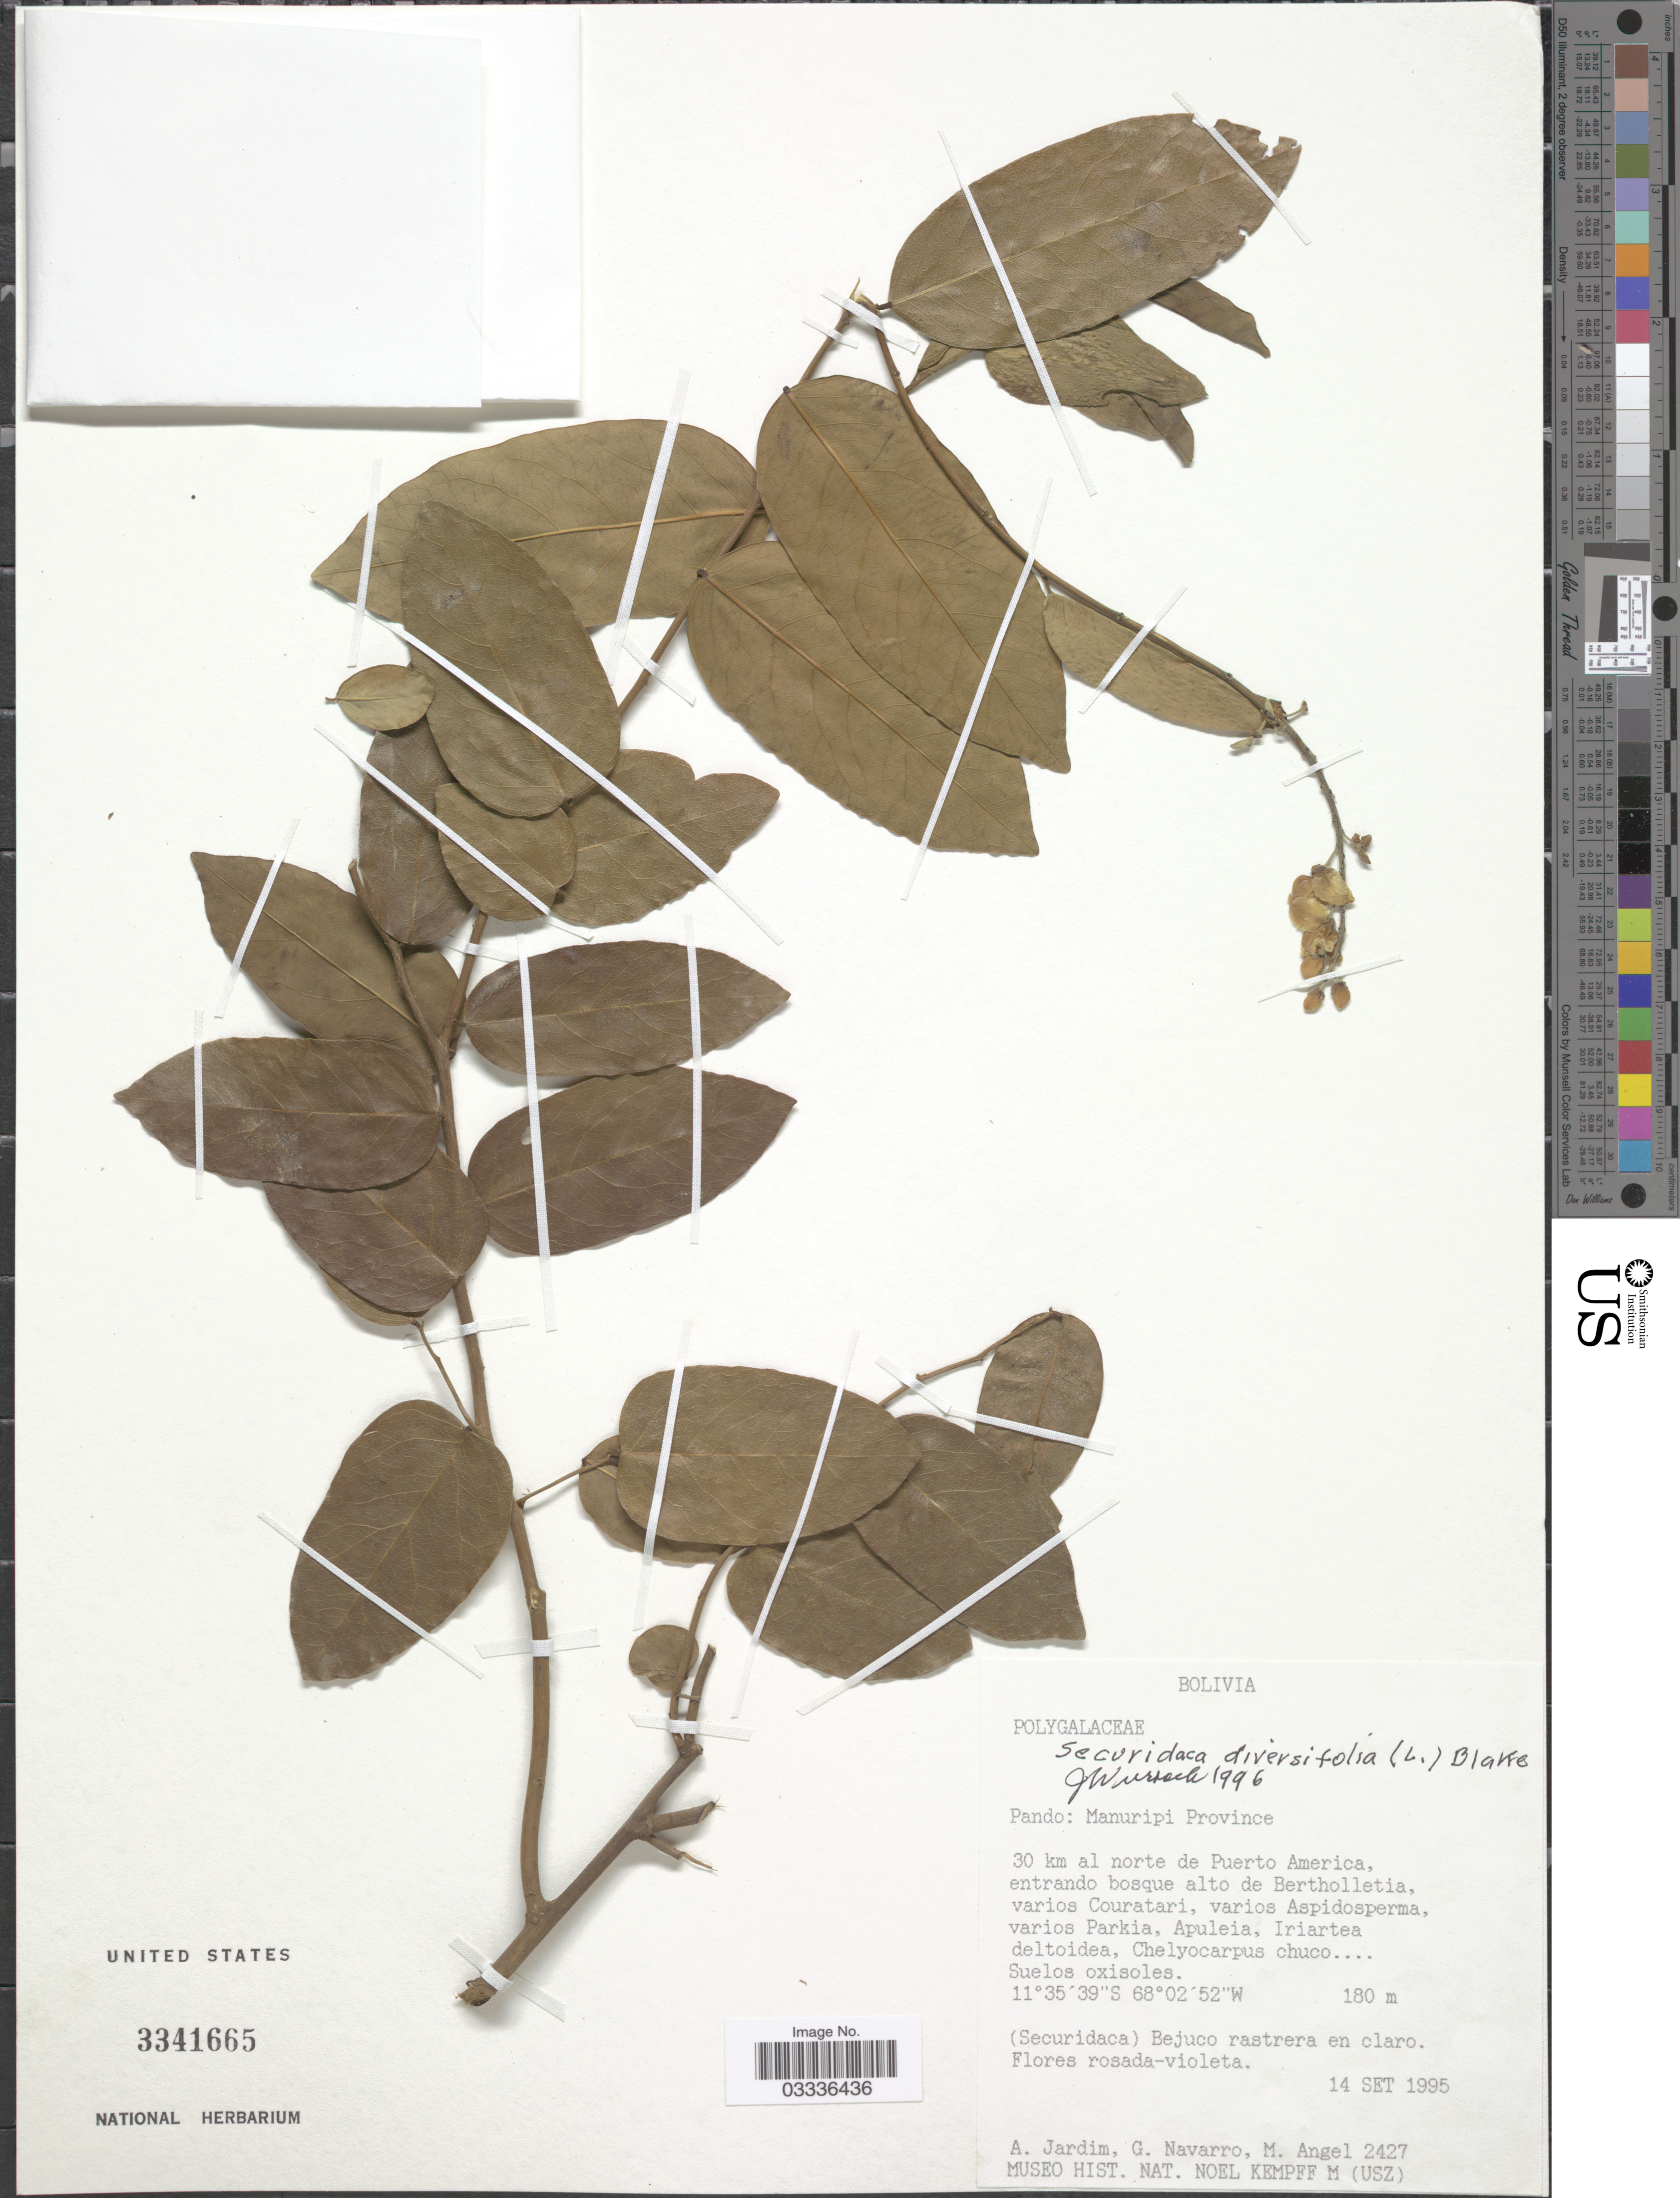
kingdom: Plantae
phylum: Tracheophyta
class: Magnoliopsida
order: Fabales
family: Polygalaceae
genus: Securidaca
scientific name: Securidaca diversifolia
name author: (L.) S.F. Blake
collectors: A. Jardim, G. Navarro & M. Angel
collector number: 2427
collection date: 1995-09-14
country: Bolivia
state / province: Pando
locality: Manuripi Province. 30 km al norte de Puerto America, entrando bosque alto de Bertholletia.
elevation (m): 180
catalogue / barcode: US 3341665